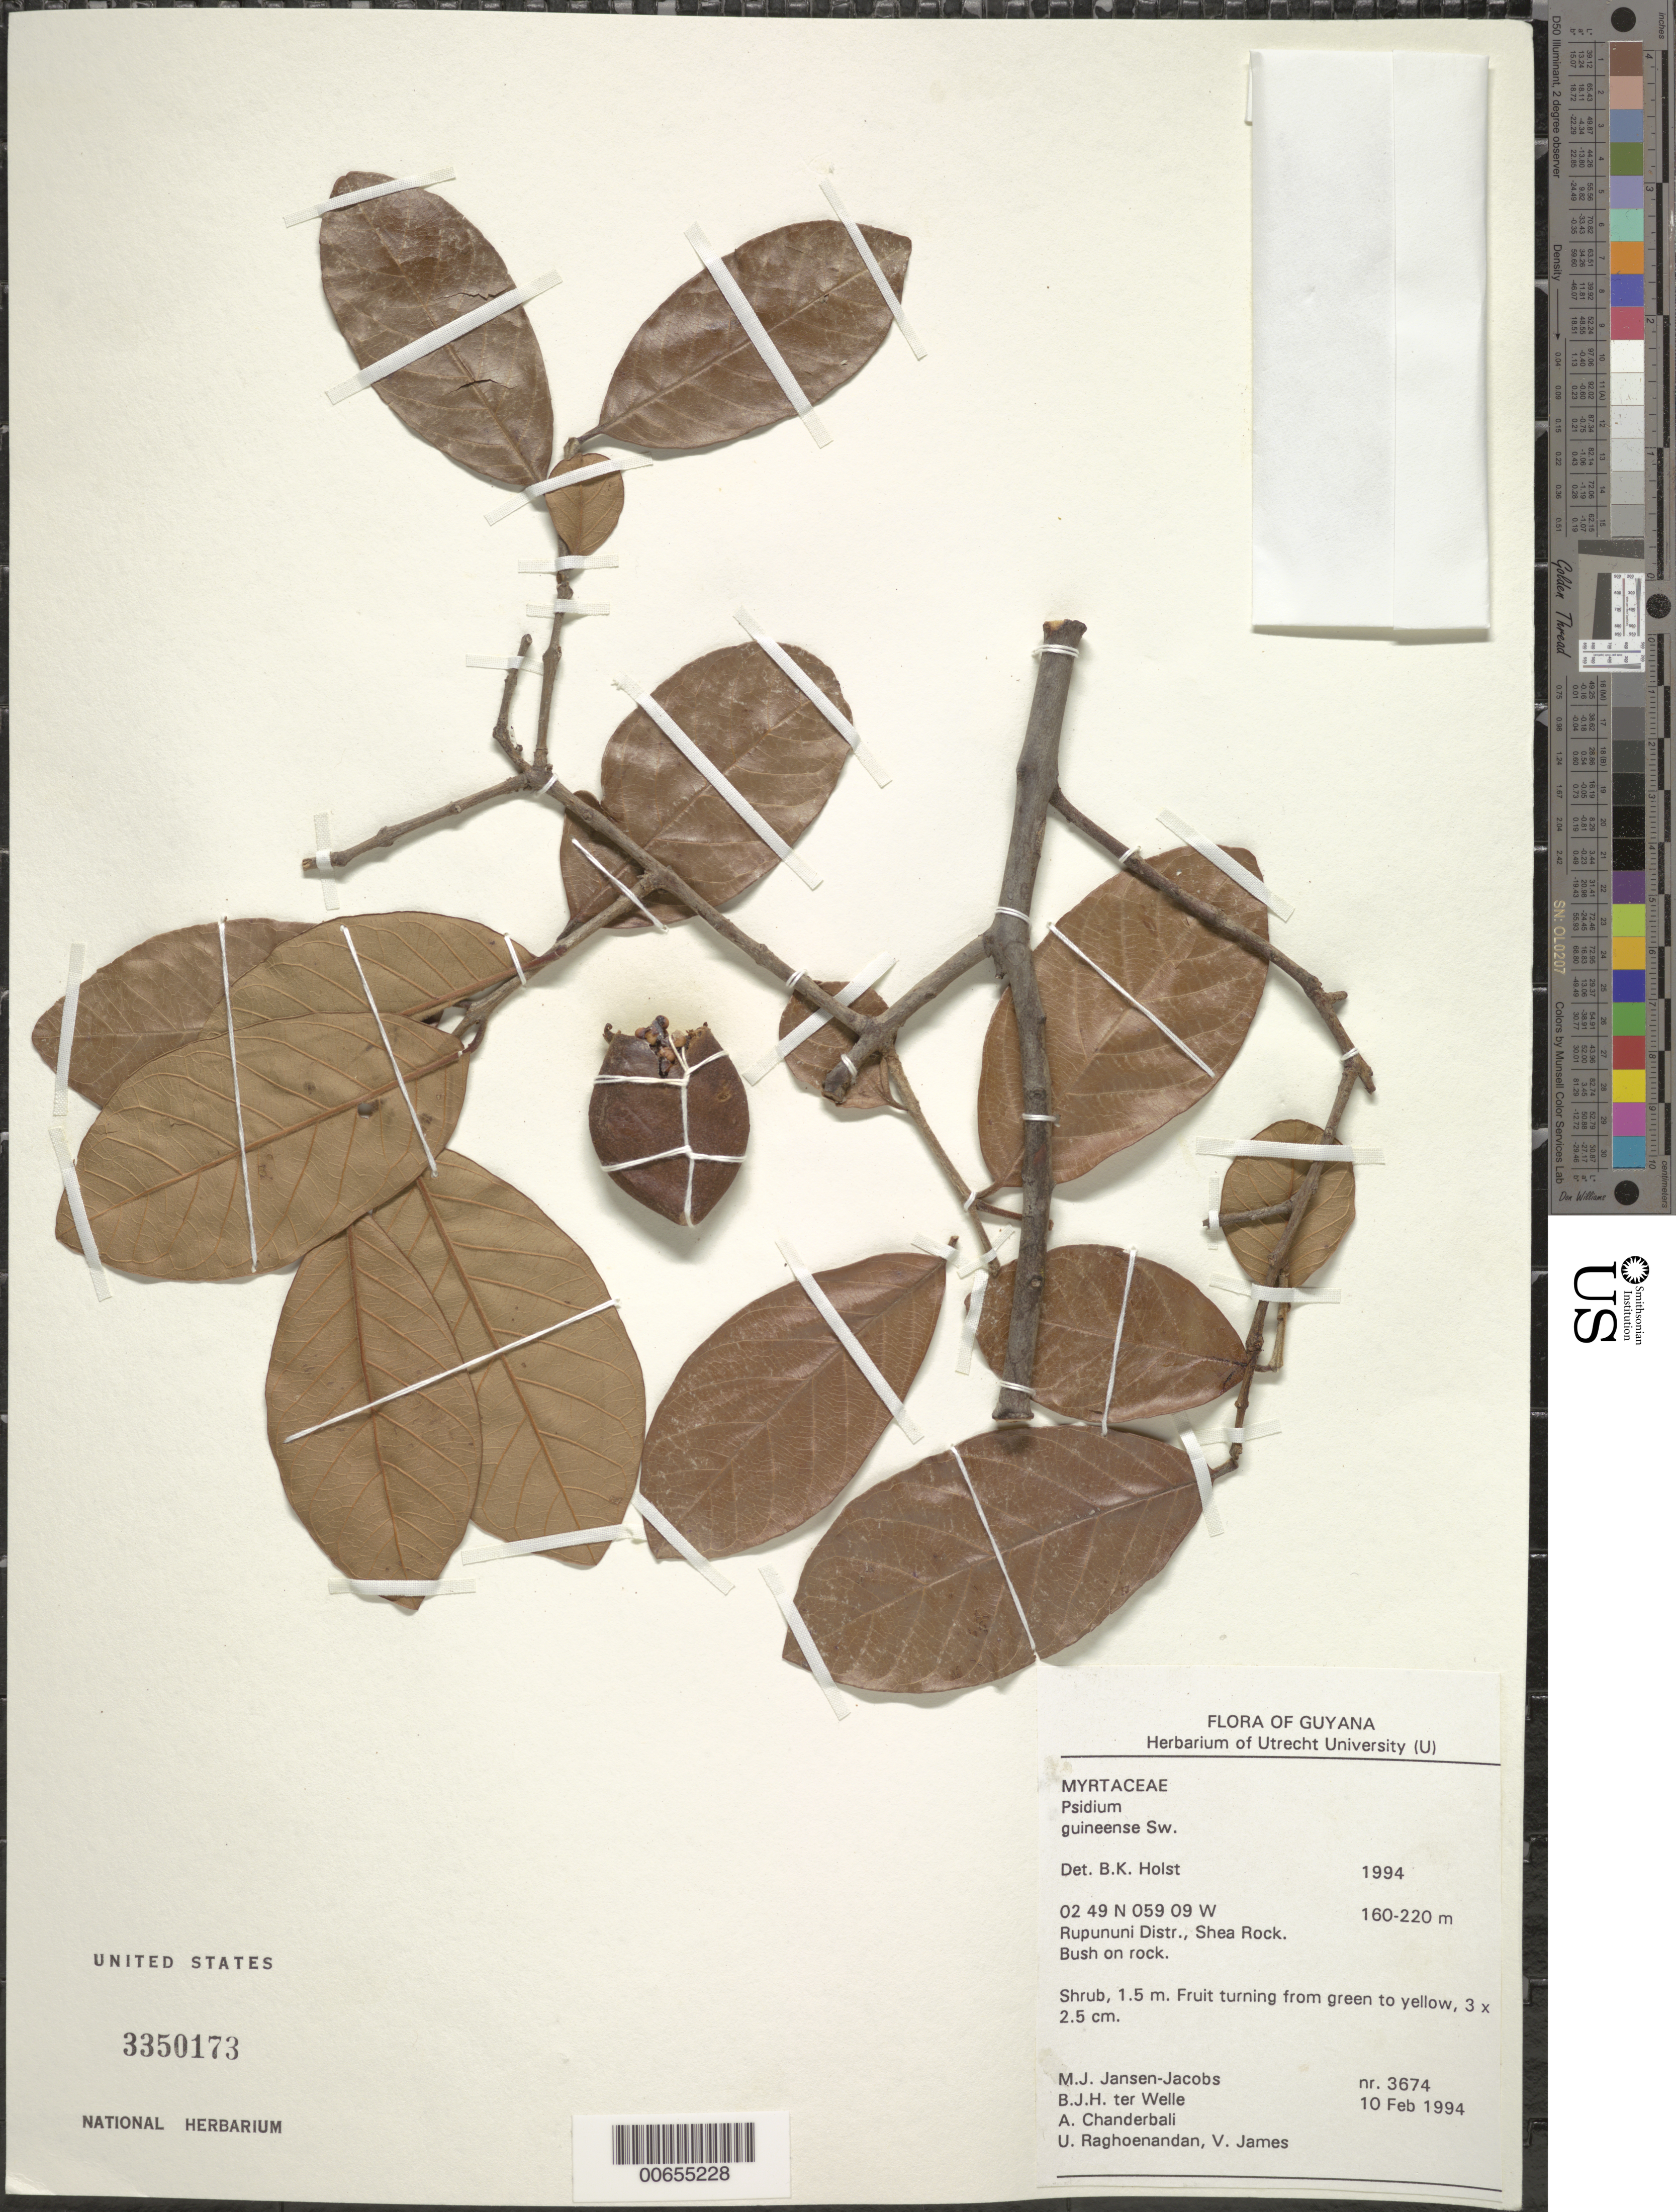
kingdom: Plantae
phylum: Tracheophyta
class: Magnoliopsida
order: Myrtales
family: Myrtaceae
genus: Psidium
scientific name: Psidium guineense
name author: Sw.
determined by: Holst, Bruce K.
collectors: M. J. Jansen-Jacobs, B. Welle, A. S. Chanderbali, U. Raghoenandan & V. James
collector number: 3674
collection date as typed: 10-Feb-94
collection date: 1994-02-10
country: Guyana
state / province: U. Takutu-U. Essequibo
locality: Shea Rock, Rupununi Dist.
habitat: Bush on rock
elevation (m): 160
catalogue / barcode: US 3350173